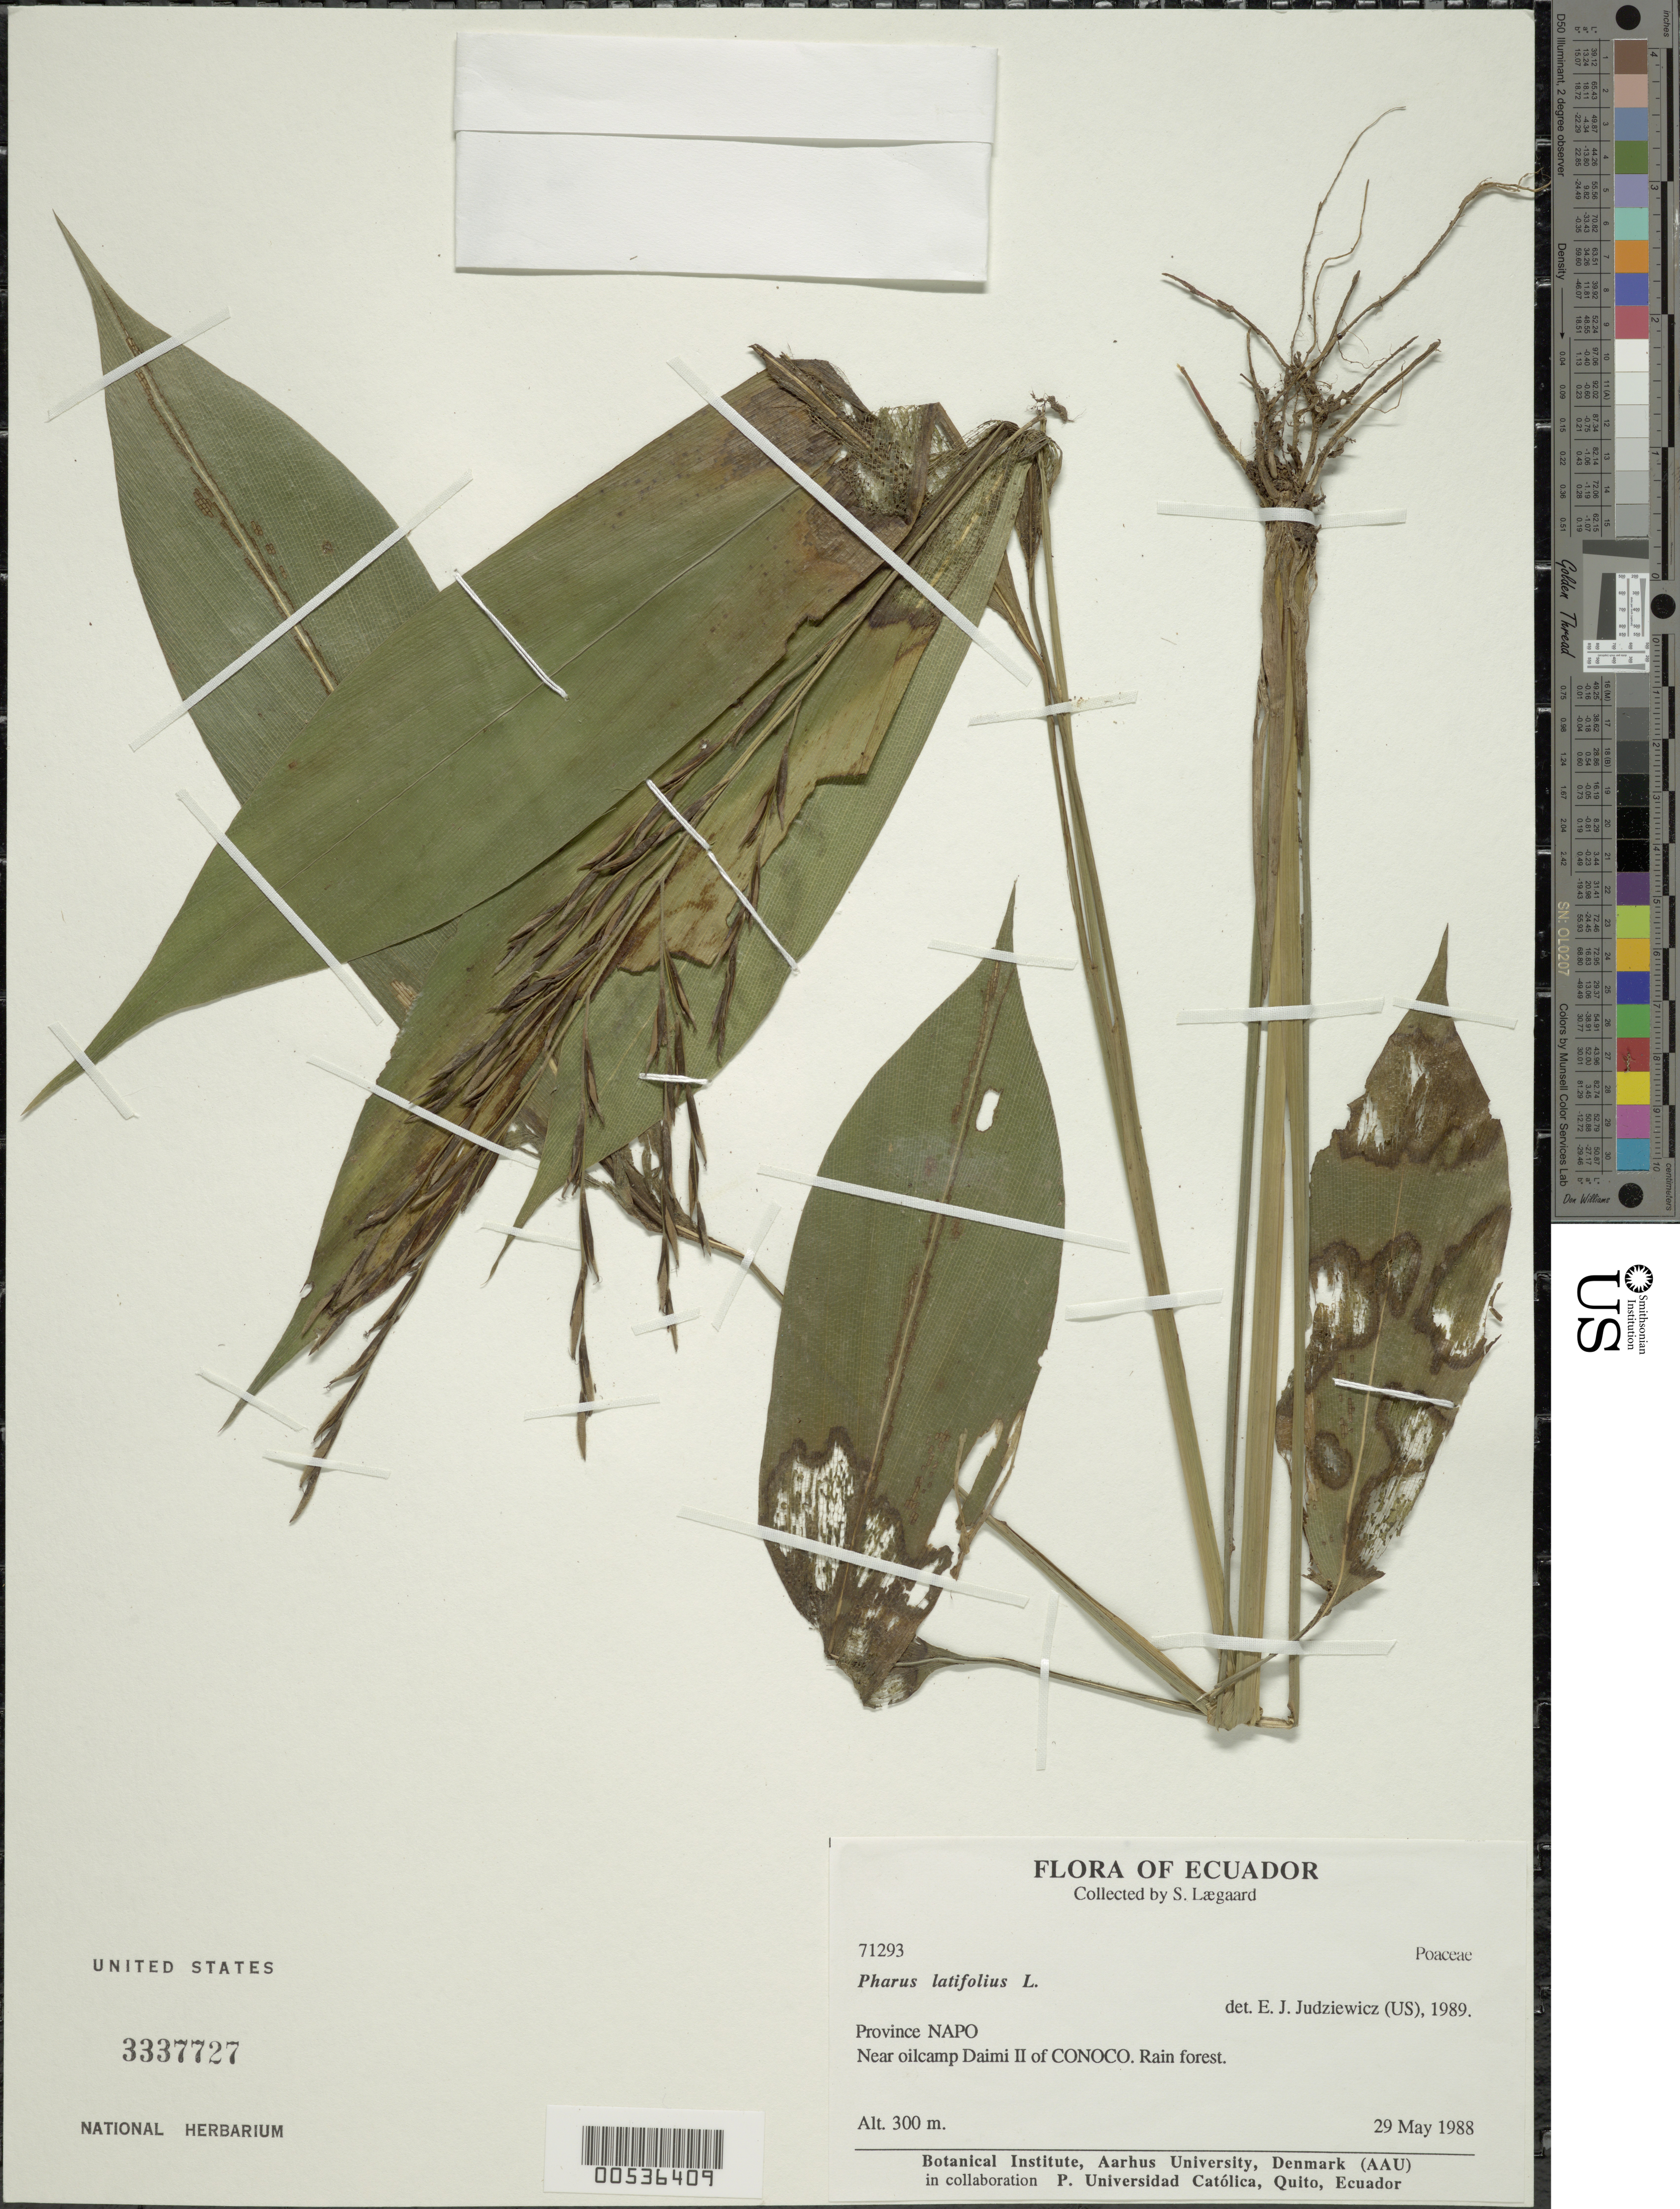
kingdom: Plantae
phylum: Tracheophyta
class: Liliopsida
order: Poales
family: Poaceae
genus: Pharus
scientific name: Pharus latifolius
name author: L.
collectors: S. Lægaard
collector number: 71293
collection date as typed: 29 May 1988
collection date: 1988-05-29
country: Ecuador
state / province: Loja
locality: Around Camp Amo II of Conoco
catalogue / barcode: US 3337727